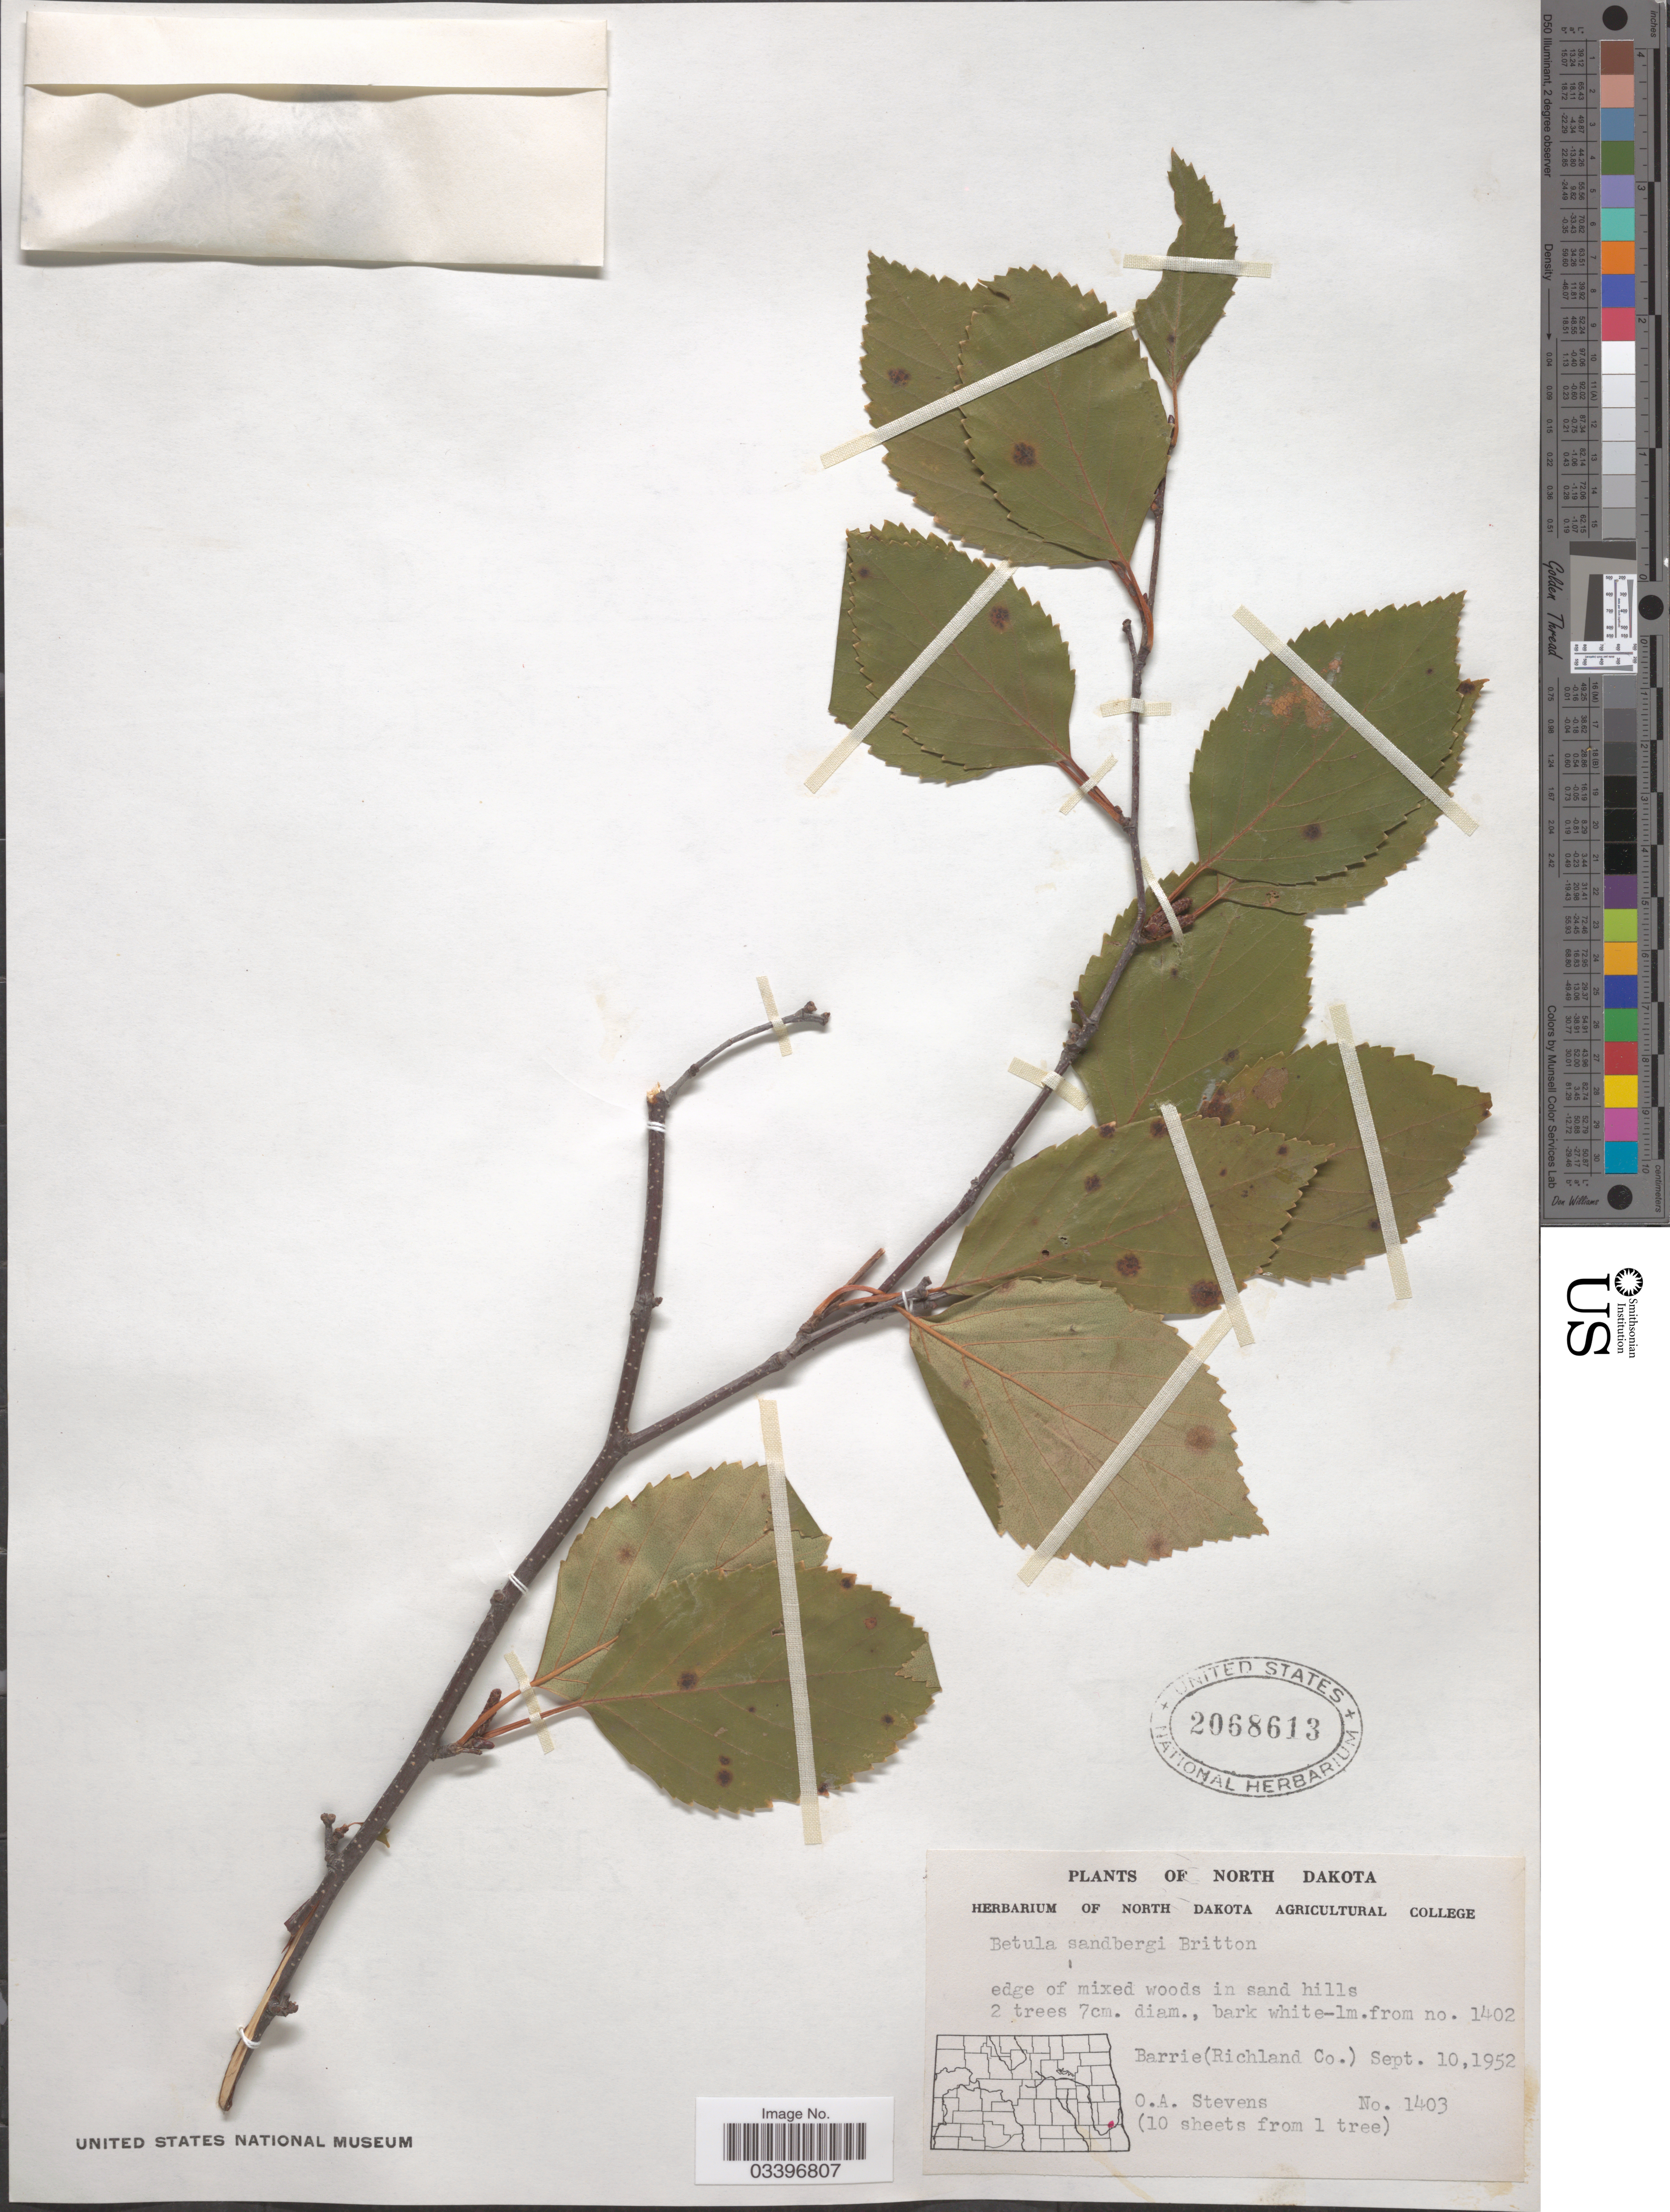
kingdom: Plantae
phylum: Tracheophyta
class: Magnoliopsida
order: Fagales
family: Betulaceae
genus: Betula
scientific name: Betula x sandbergii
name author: Britton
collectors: O. A. Stevens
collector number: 1403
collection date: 1952-09-10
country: United States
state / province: North Dakota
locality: Barrie (Richland Co).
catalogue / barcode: US 2068613